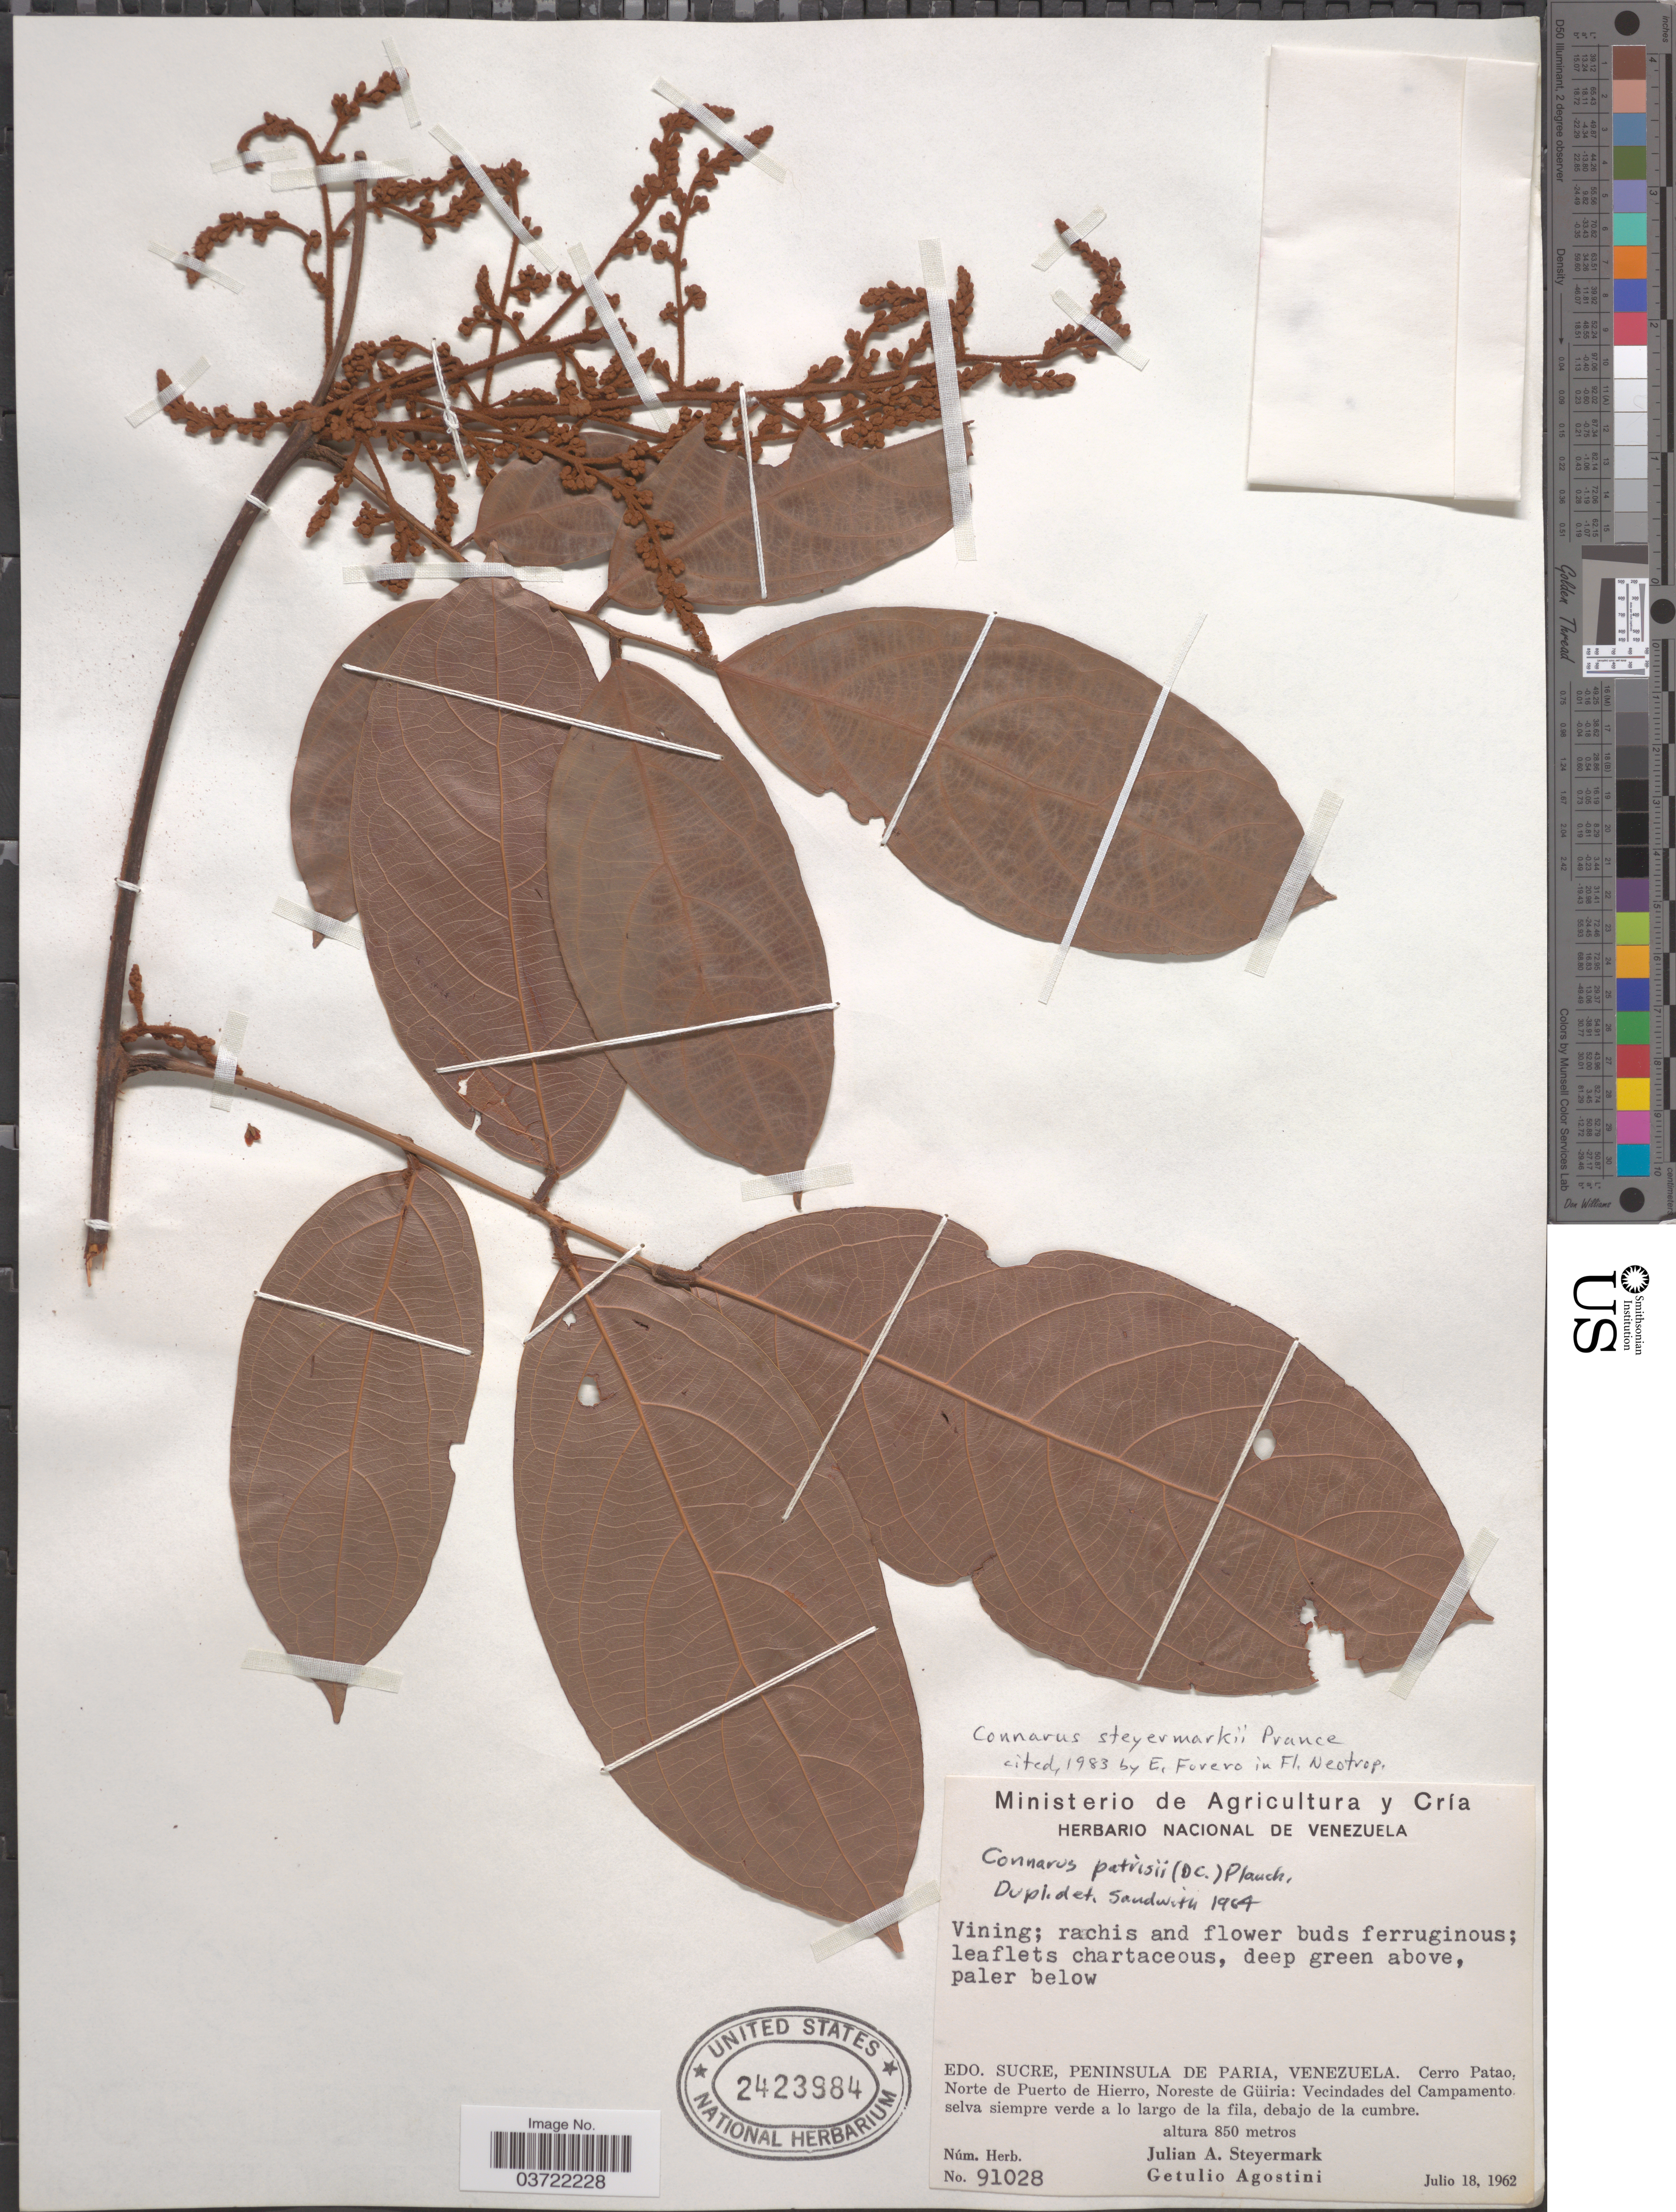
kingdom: Plantae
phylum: Tracheophyta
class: Magnoliopsida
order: Oxalidales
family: Connaraceae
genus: Connarus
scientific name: Connarus steyermarkii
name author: Prance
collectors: J. Steyermark & G. Agostini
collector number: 91028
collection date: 1962-07-18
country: Venezuela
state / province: Sucre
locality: Peninsula de Paria. Cerro Patao, Norte de Puerto de Hierro, Noreste de Güiria: Vecindades del Campamento selva siempre verde a lo largo de la fila.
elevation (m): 850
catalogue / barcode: US 2423984